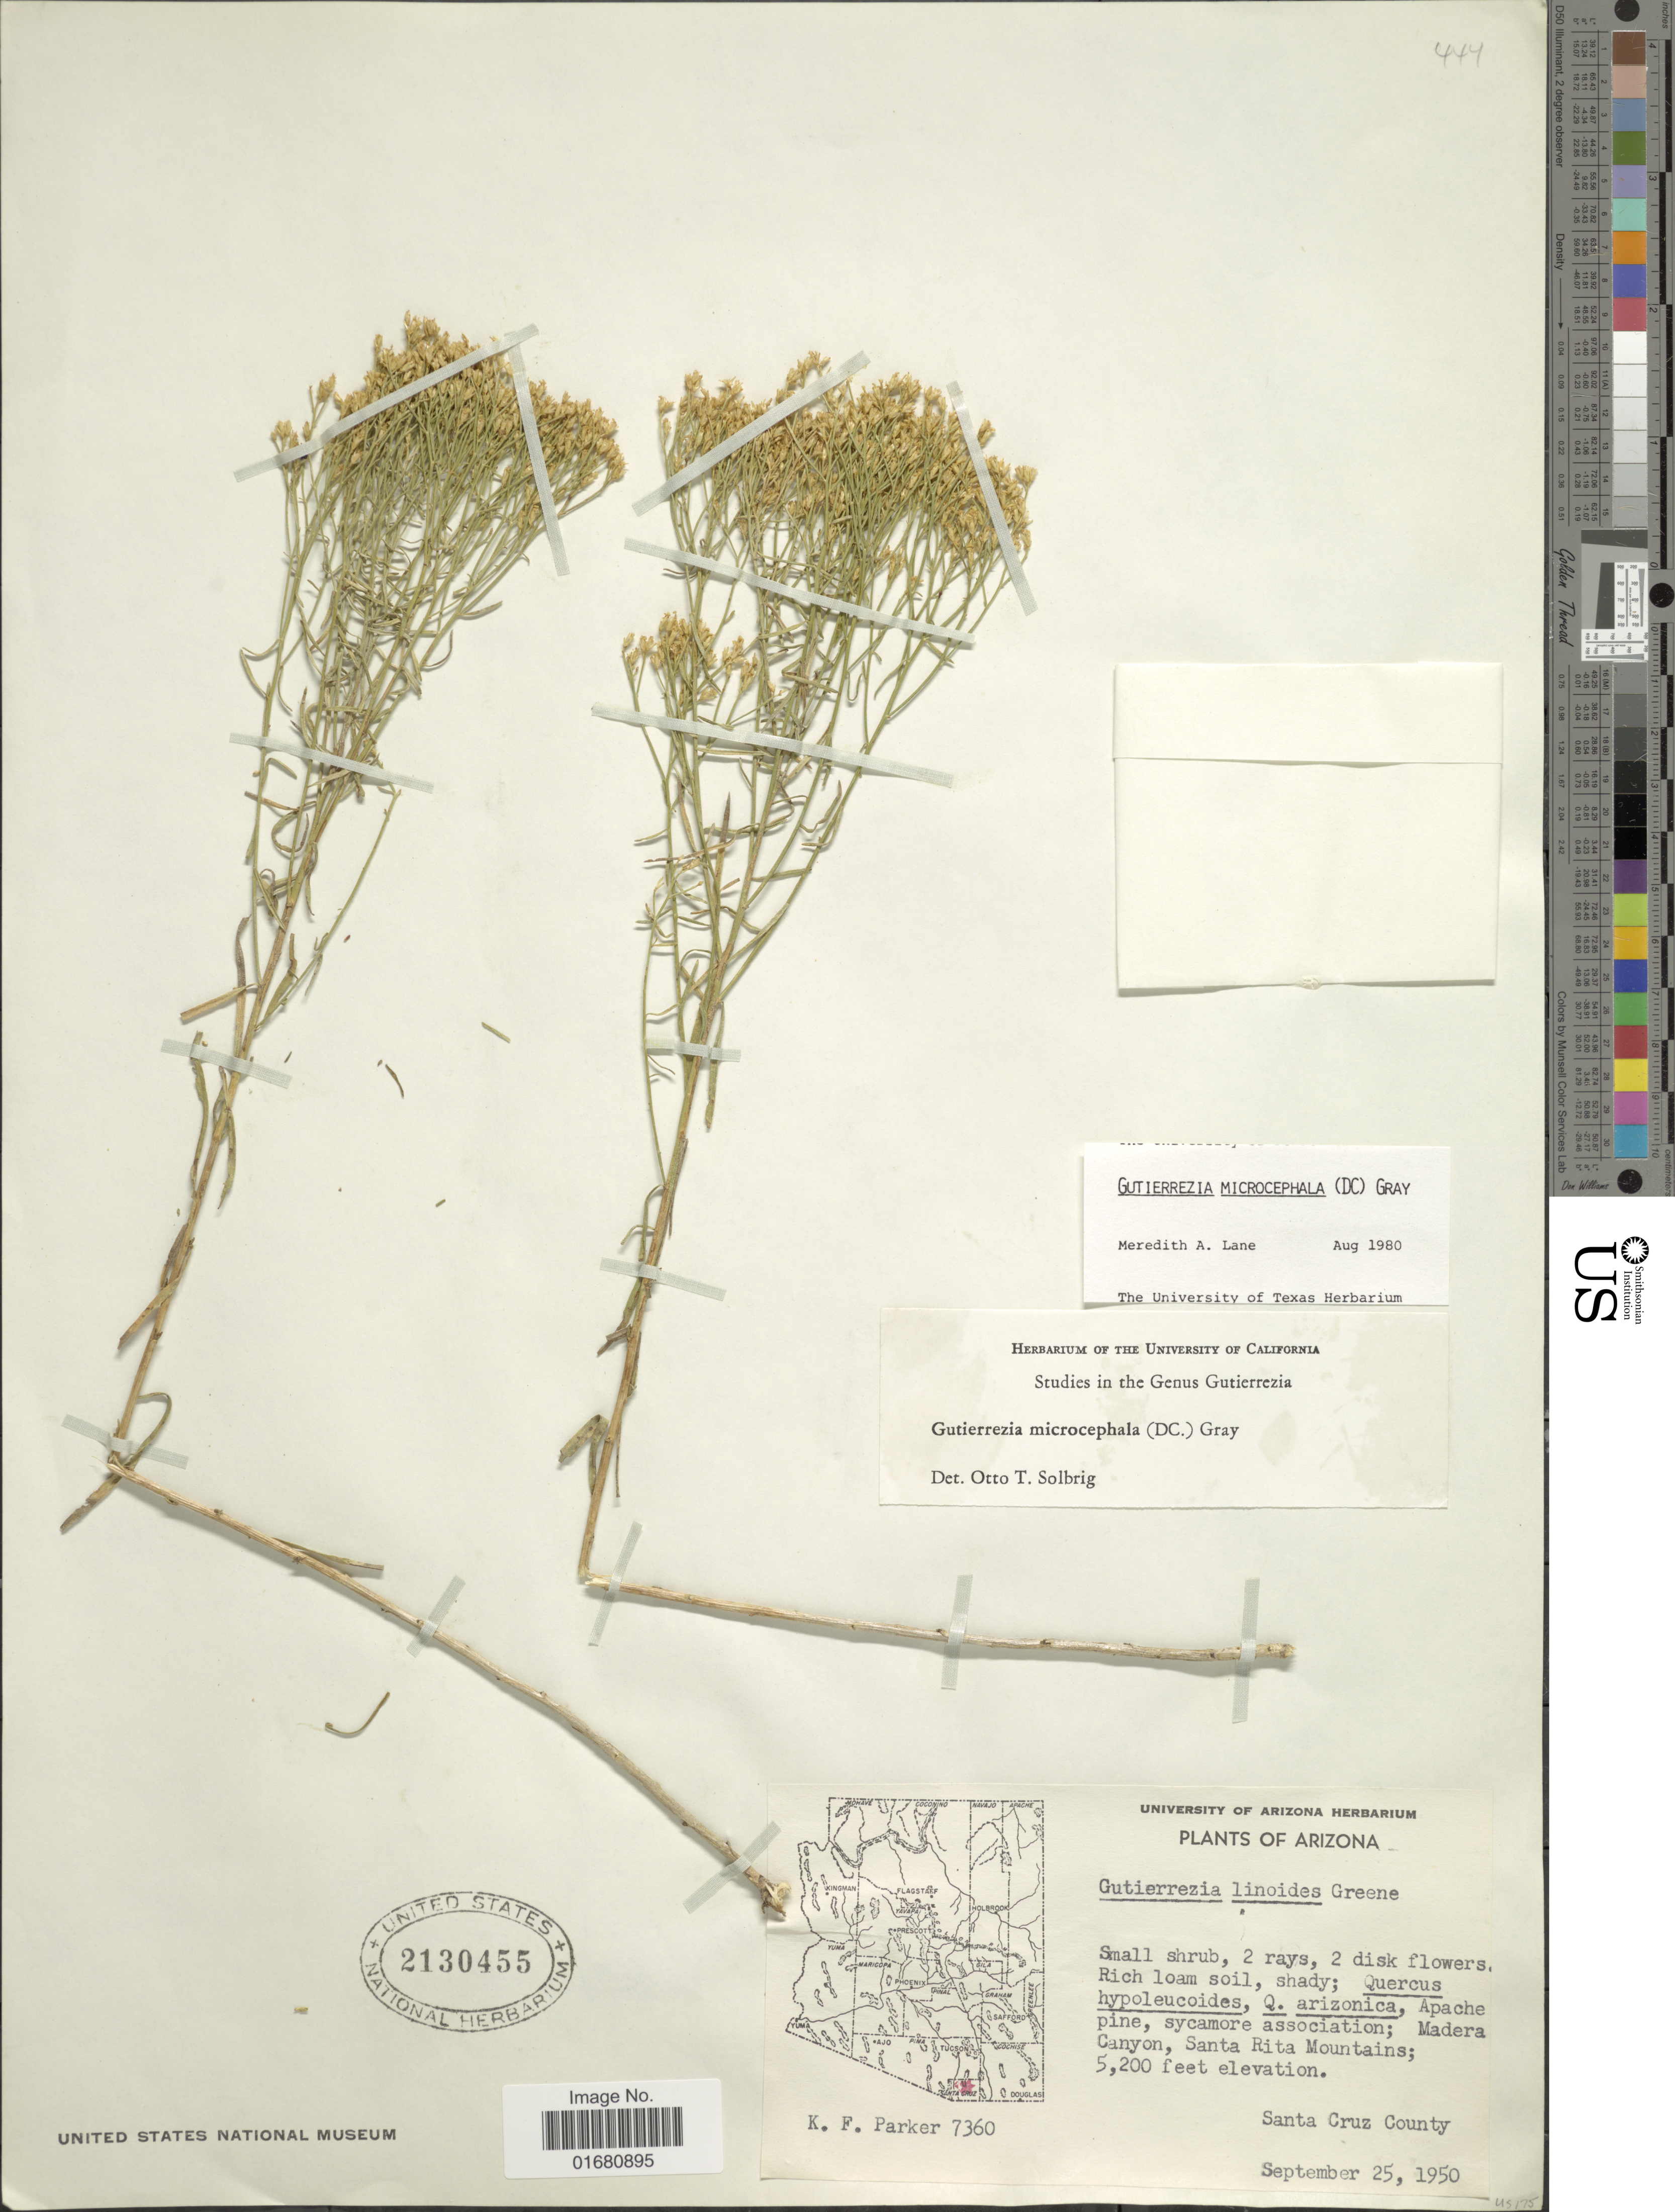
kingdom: Plantae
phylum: Tracheophyta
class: Magnoliopsida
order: Asterales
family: Asteraceae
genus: Gutierrezia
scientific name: Gutierrezia microcephala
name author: (DC.) A. Gray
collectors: K. F. Parker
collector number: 7360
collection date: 1950-09-25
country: United States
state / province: Arizona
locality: Santa Cruz County, Apache pine, Madera Canyon, Santa Rita Mountains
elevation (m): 1585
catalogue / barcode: US 2130455